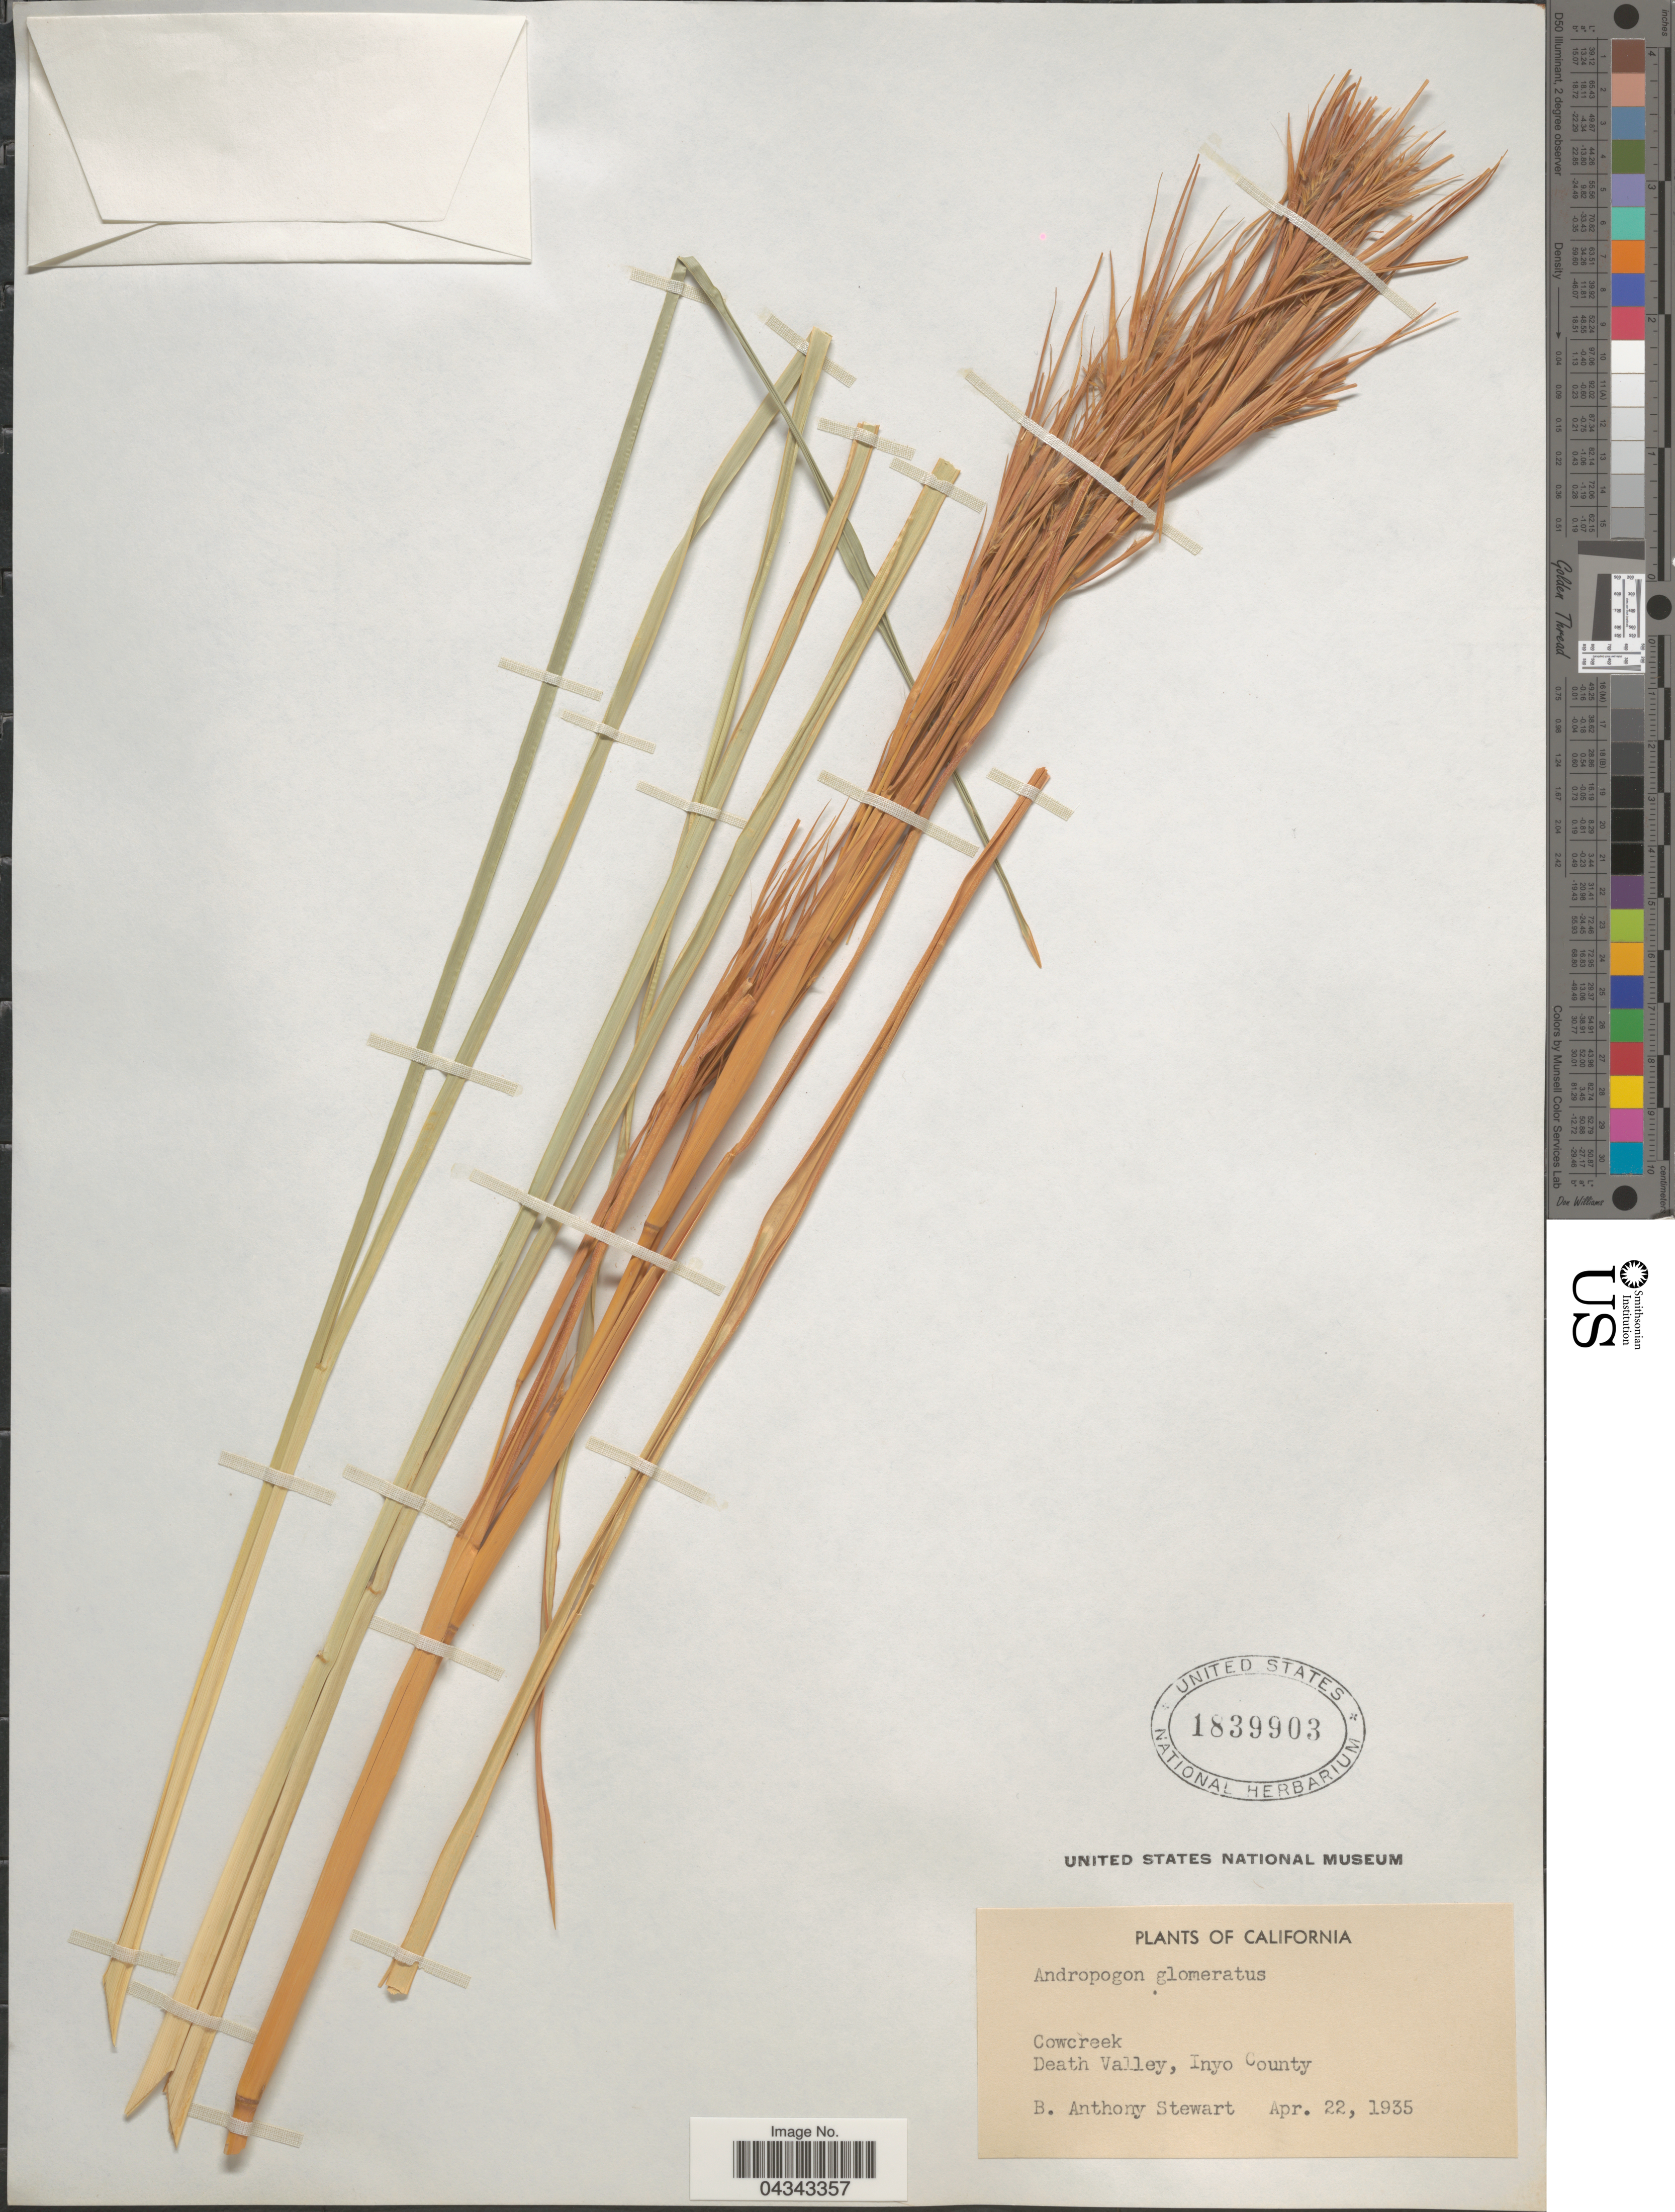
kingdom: Plantae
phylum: Tracheophyta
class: Liliopsida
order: Poales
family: Poaceae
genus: Andropogon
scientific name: Andropogon glomeratus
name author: (Walter) Britton, Stearns & Poggenb.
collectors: B. Stewart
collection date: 1935-04-22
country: United States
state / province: California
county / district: Inyo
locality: Cowcreek. Death Valley, Inyo County.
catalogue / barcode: US 1839903